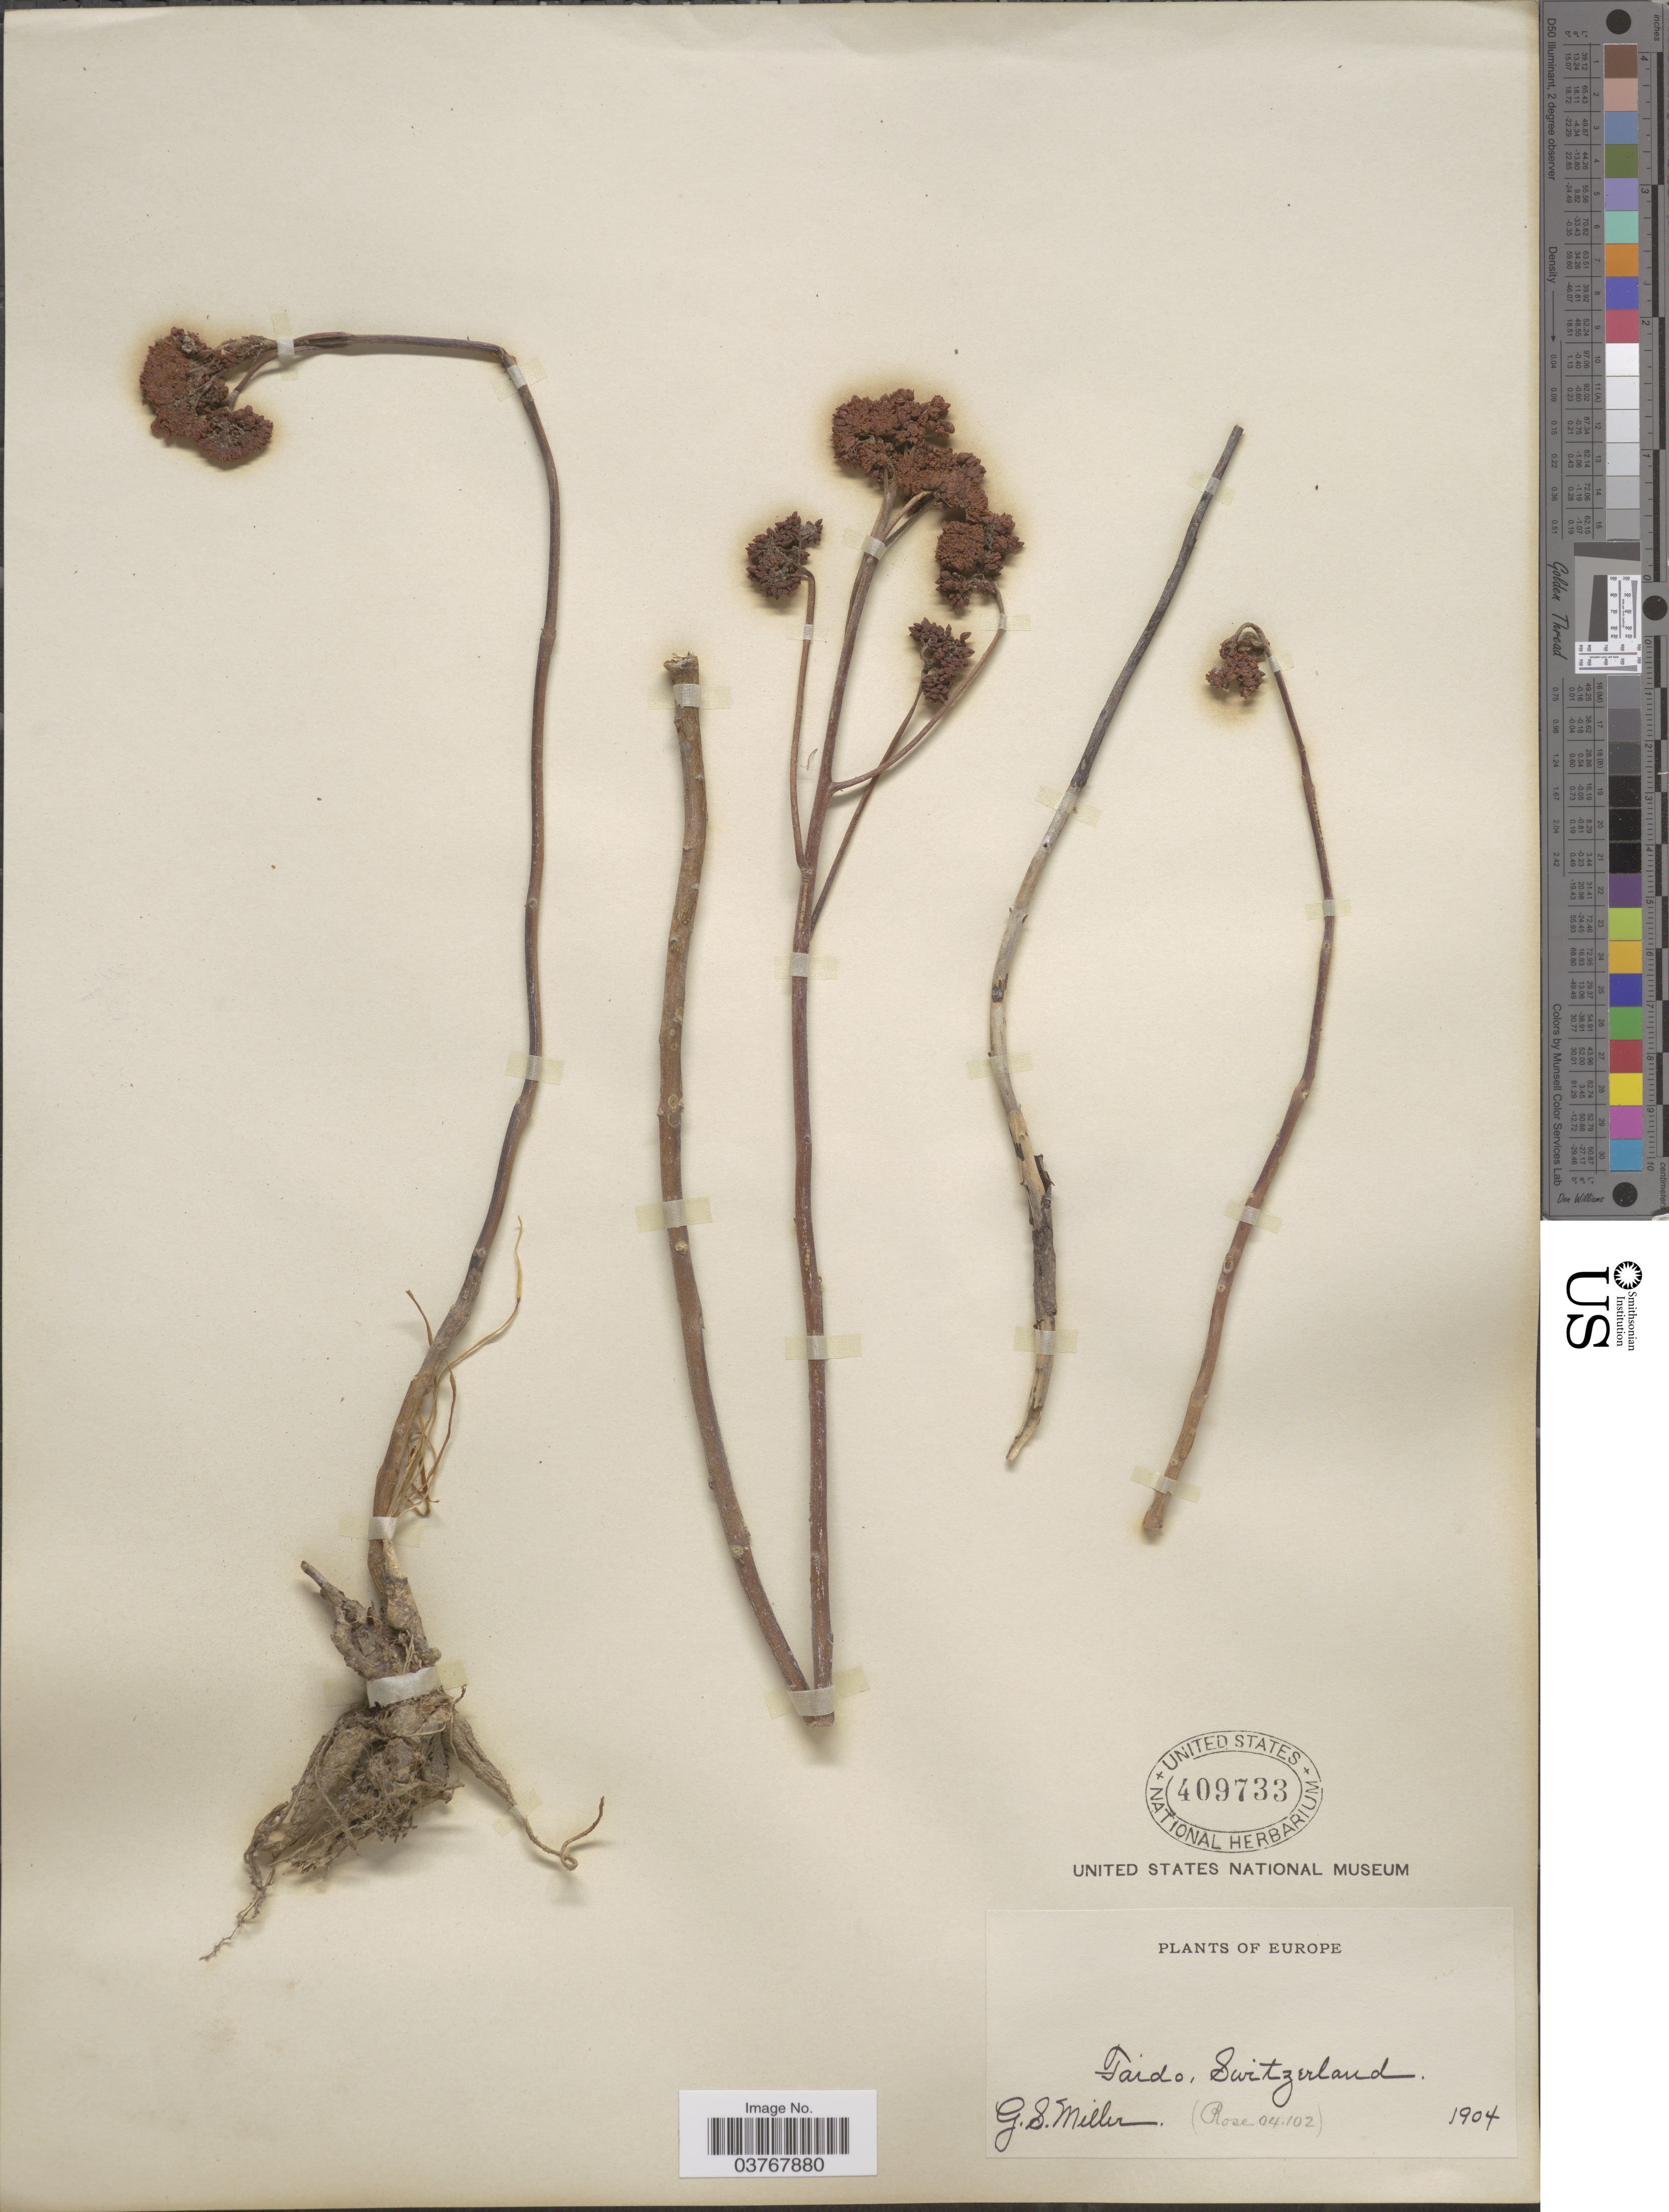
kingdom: Plantae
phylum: Tracheophyta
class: Magnoliopsida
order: Saxifragales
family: Crassulaceae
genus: Sedum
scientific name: Sedum sp.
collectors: G. S. Miller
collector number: (Rose 04102)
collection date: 1904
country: Switzerland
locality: Faido.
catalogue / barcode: US 409733